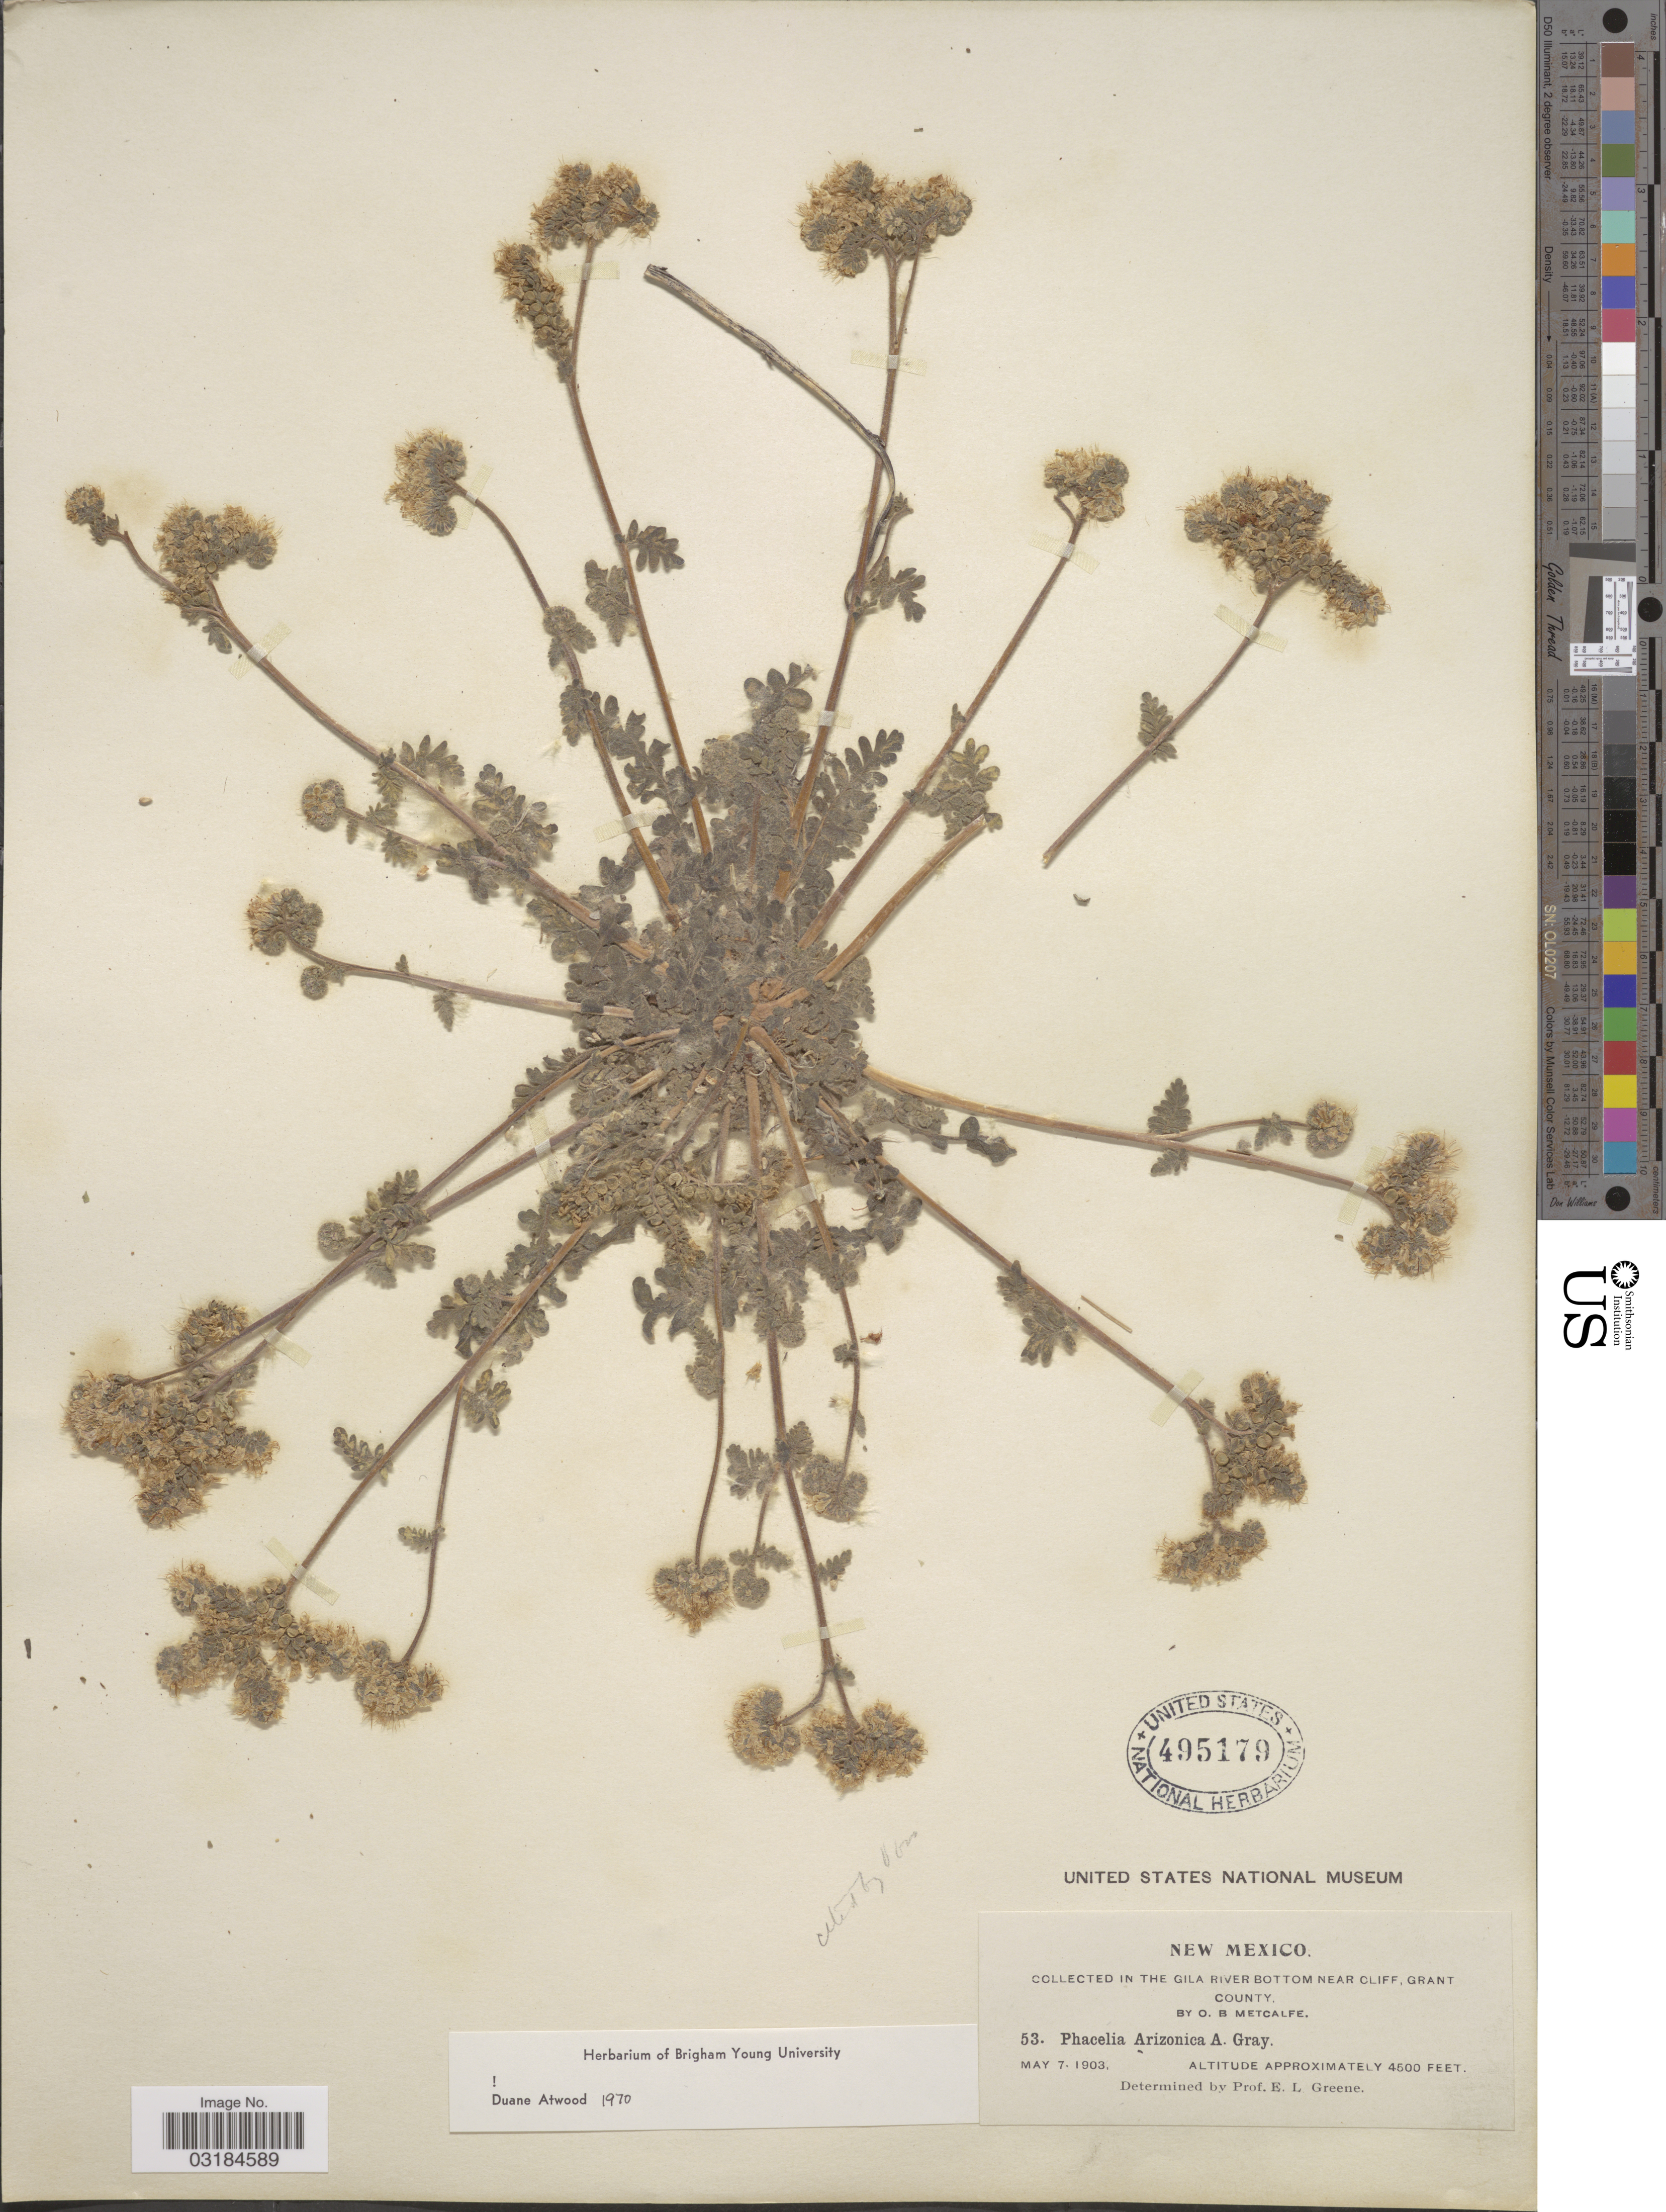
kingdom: Plantae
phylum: Tracheophyta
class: Magnoliopsida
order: Boraginales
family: Hydrophyllaceae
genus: Phacelia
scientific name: Phacelia arizonica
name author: A. Gray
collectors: O. B. Metcalfe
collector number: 53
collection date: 1903-05-07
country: United States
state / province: New Mexico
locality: In the Gila river bottom near cliff, Grant County.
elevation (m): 1372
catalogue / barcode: US 495179